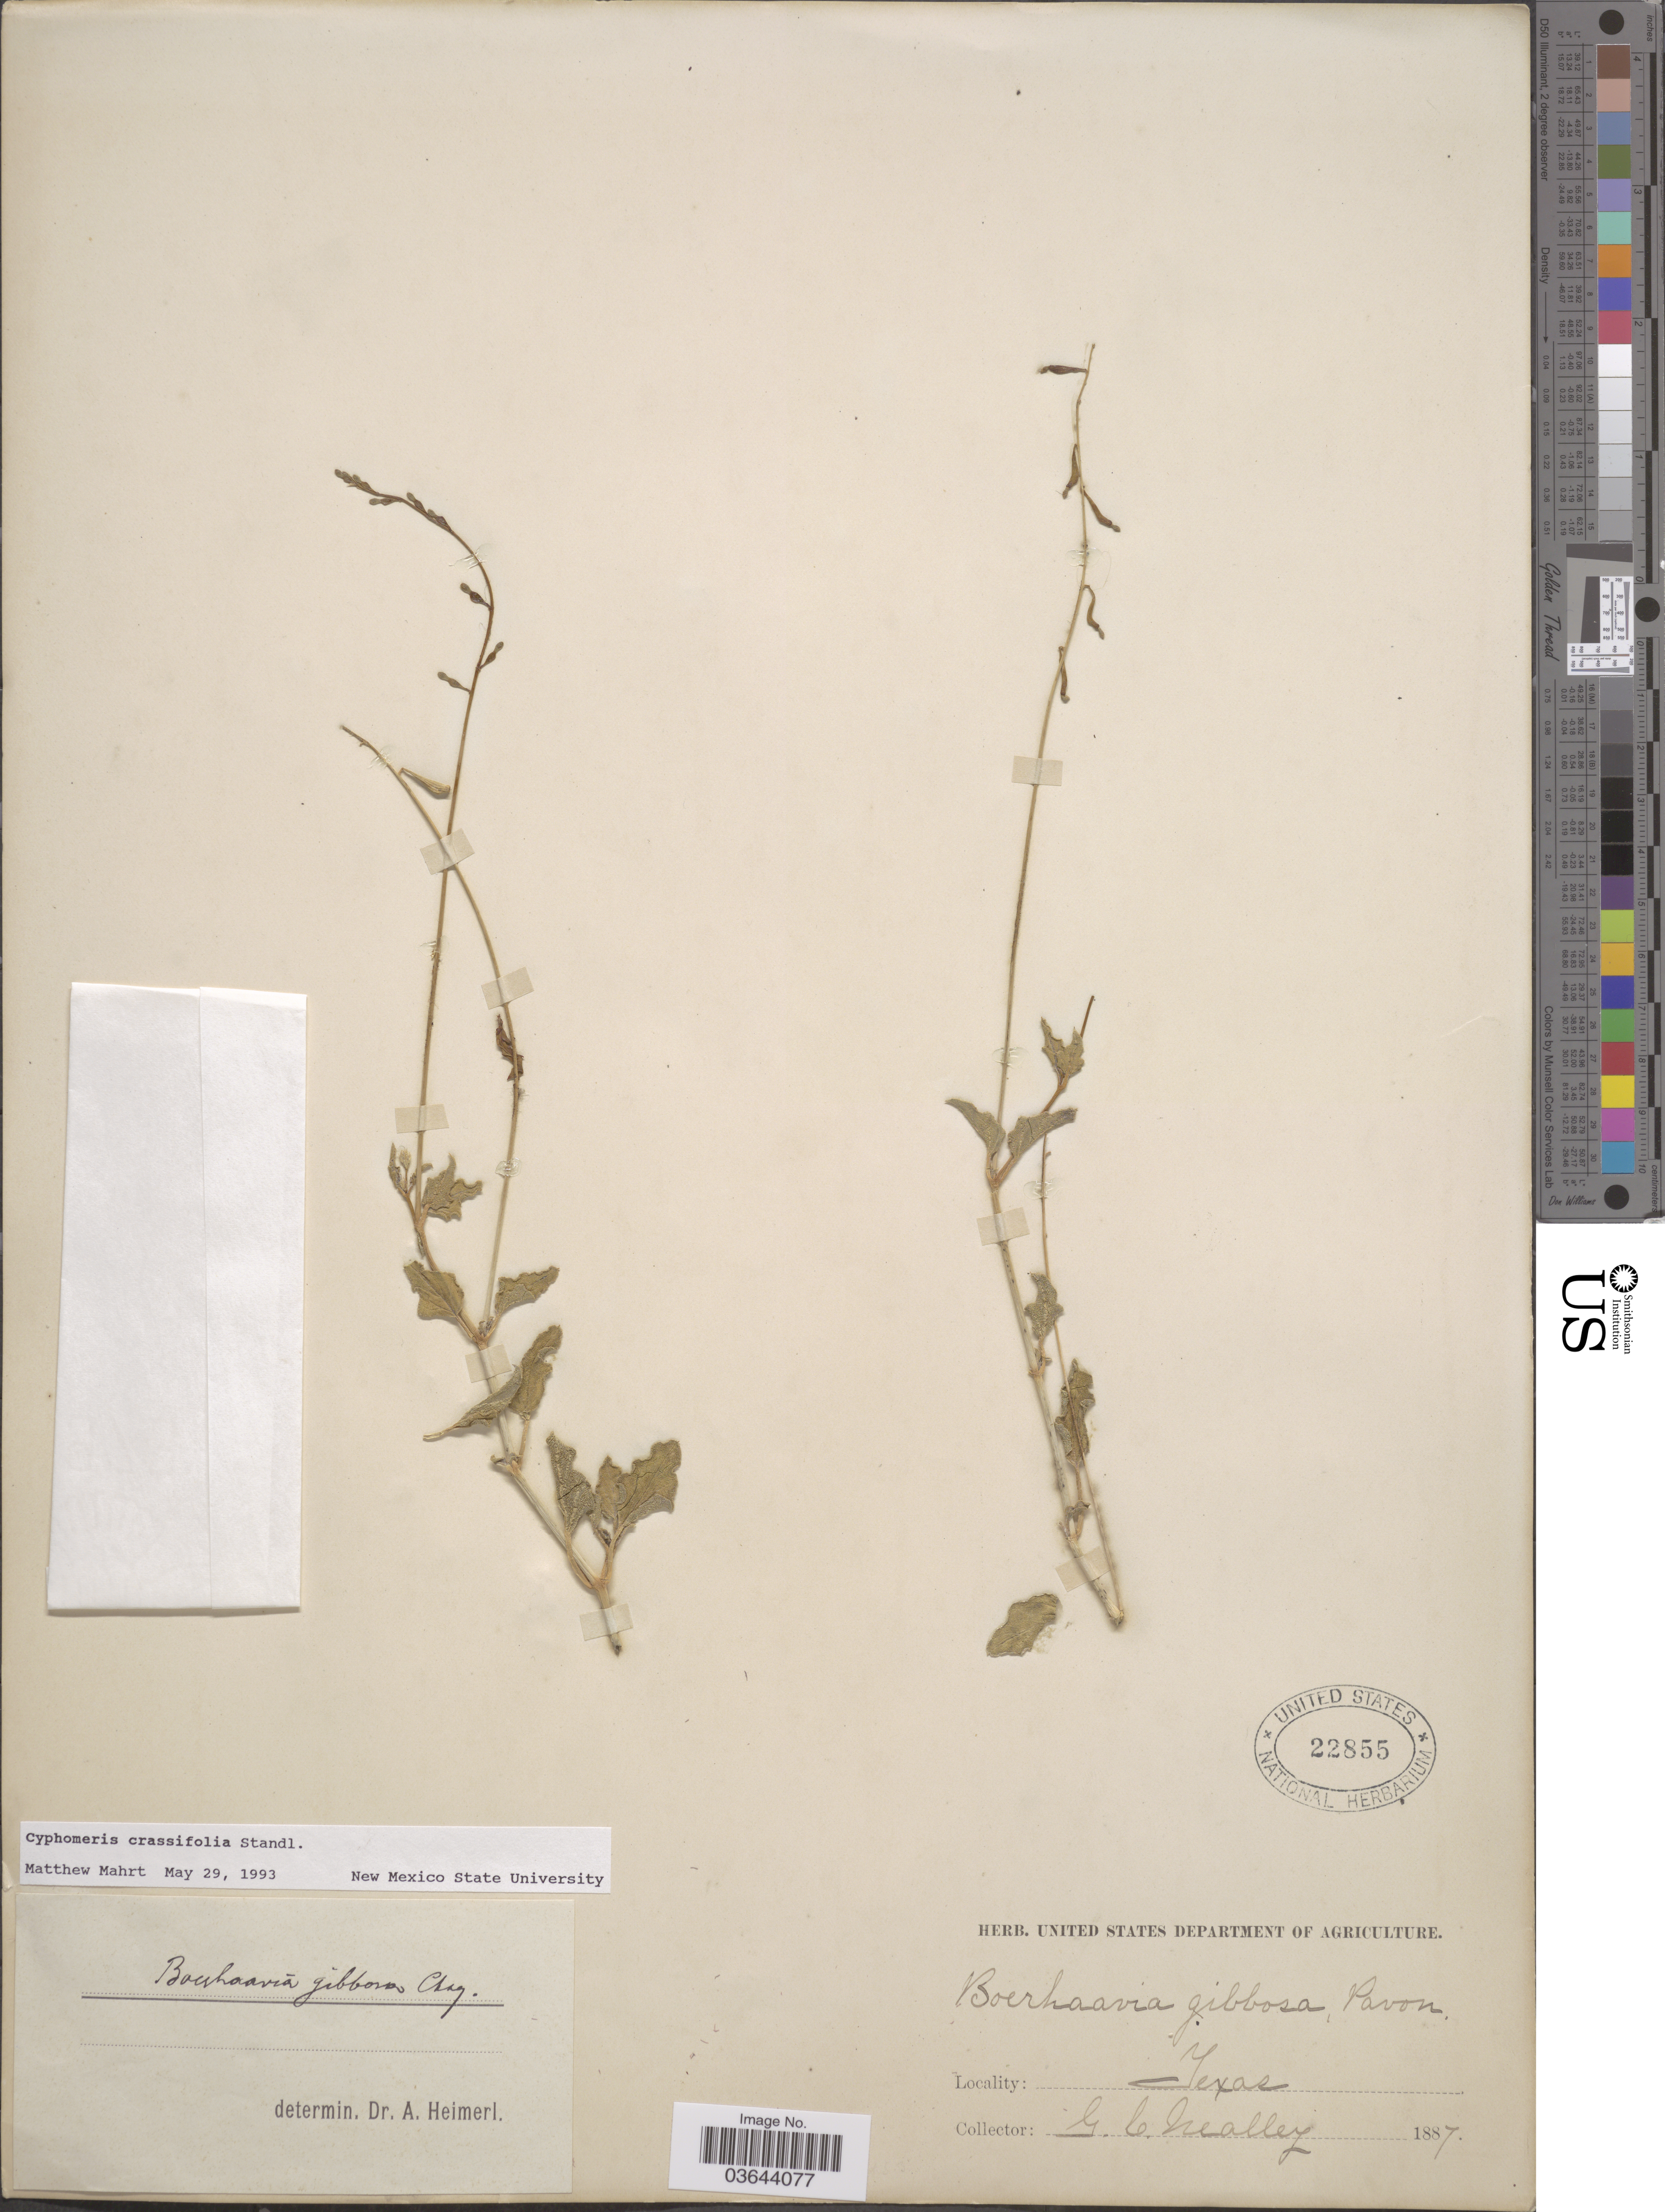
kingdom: Plantae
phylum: Tracheophyta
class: Magnoliopsida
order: Caryophyllales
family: Nyctaginaceae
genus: Cyphomeris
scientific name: Cyphomeris crassifolia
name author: (Standl.) Standl.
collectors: G. C. Nealley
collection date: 1887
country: United States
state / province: Texas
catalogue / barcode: US 22855